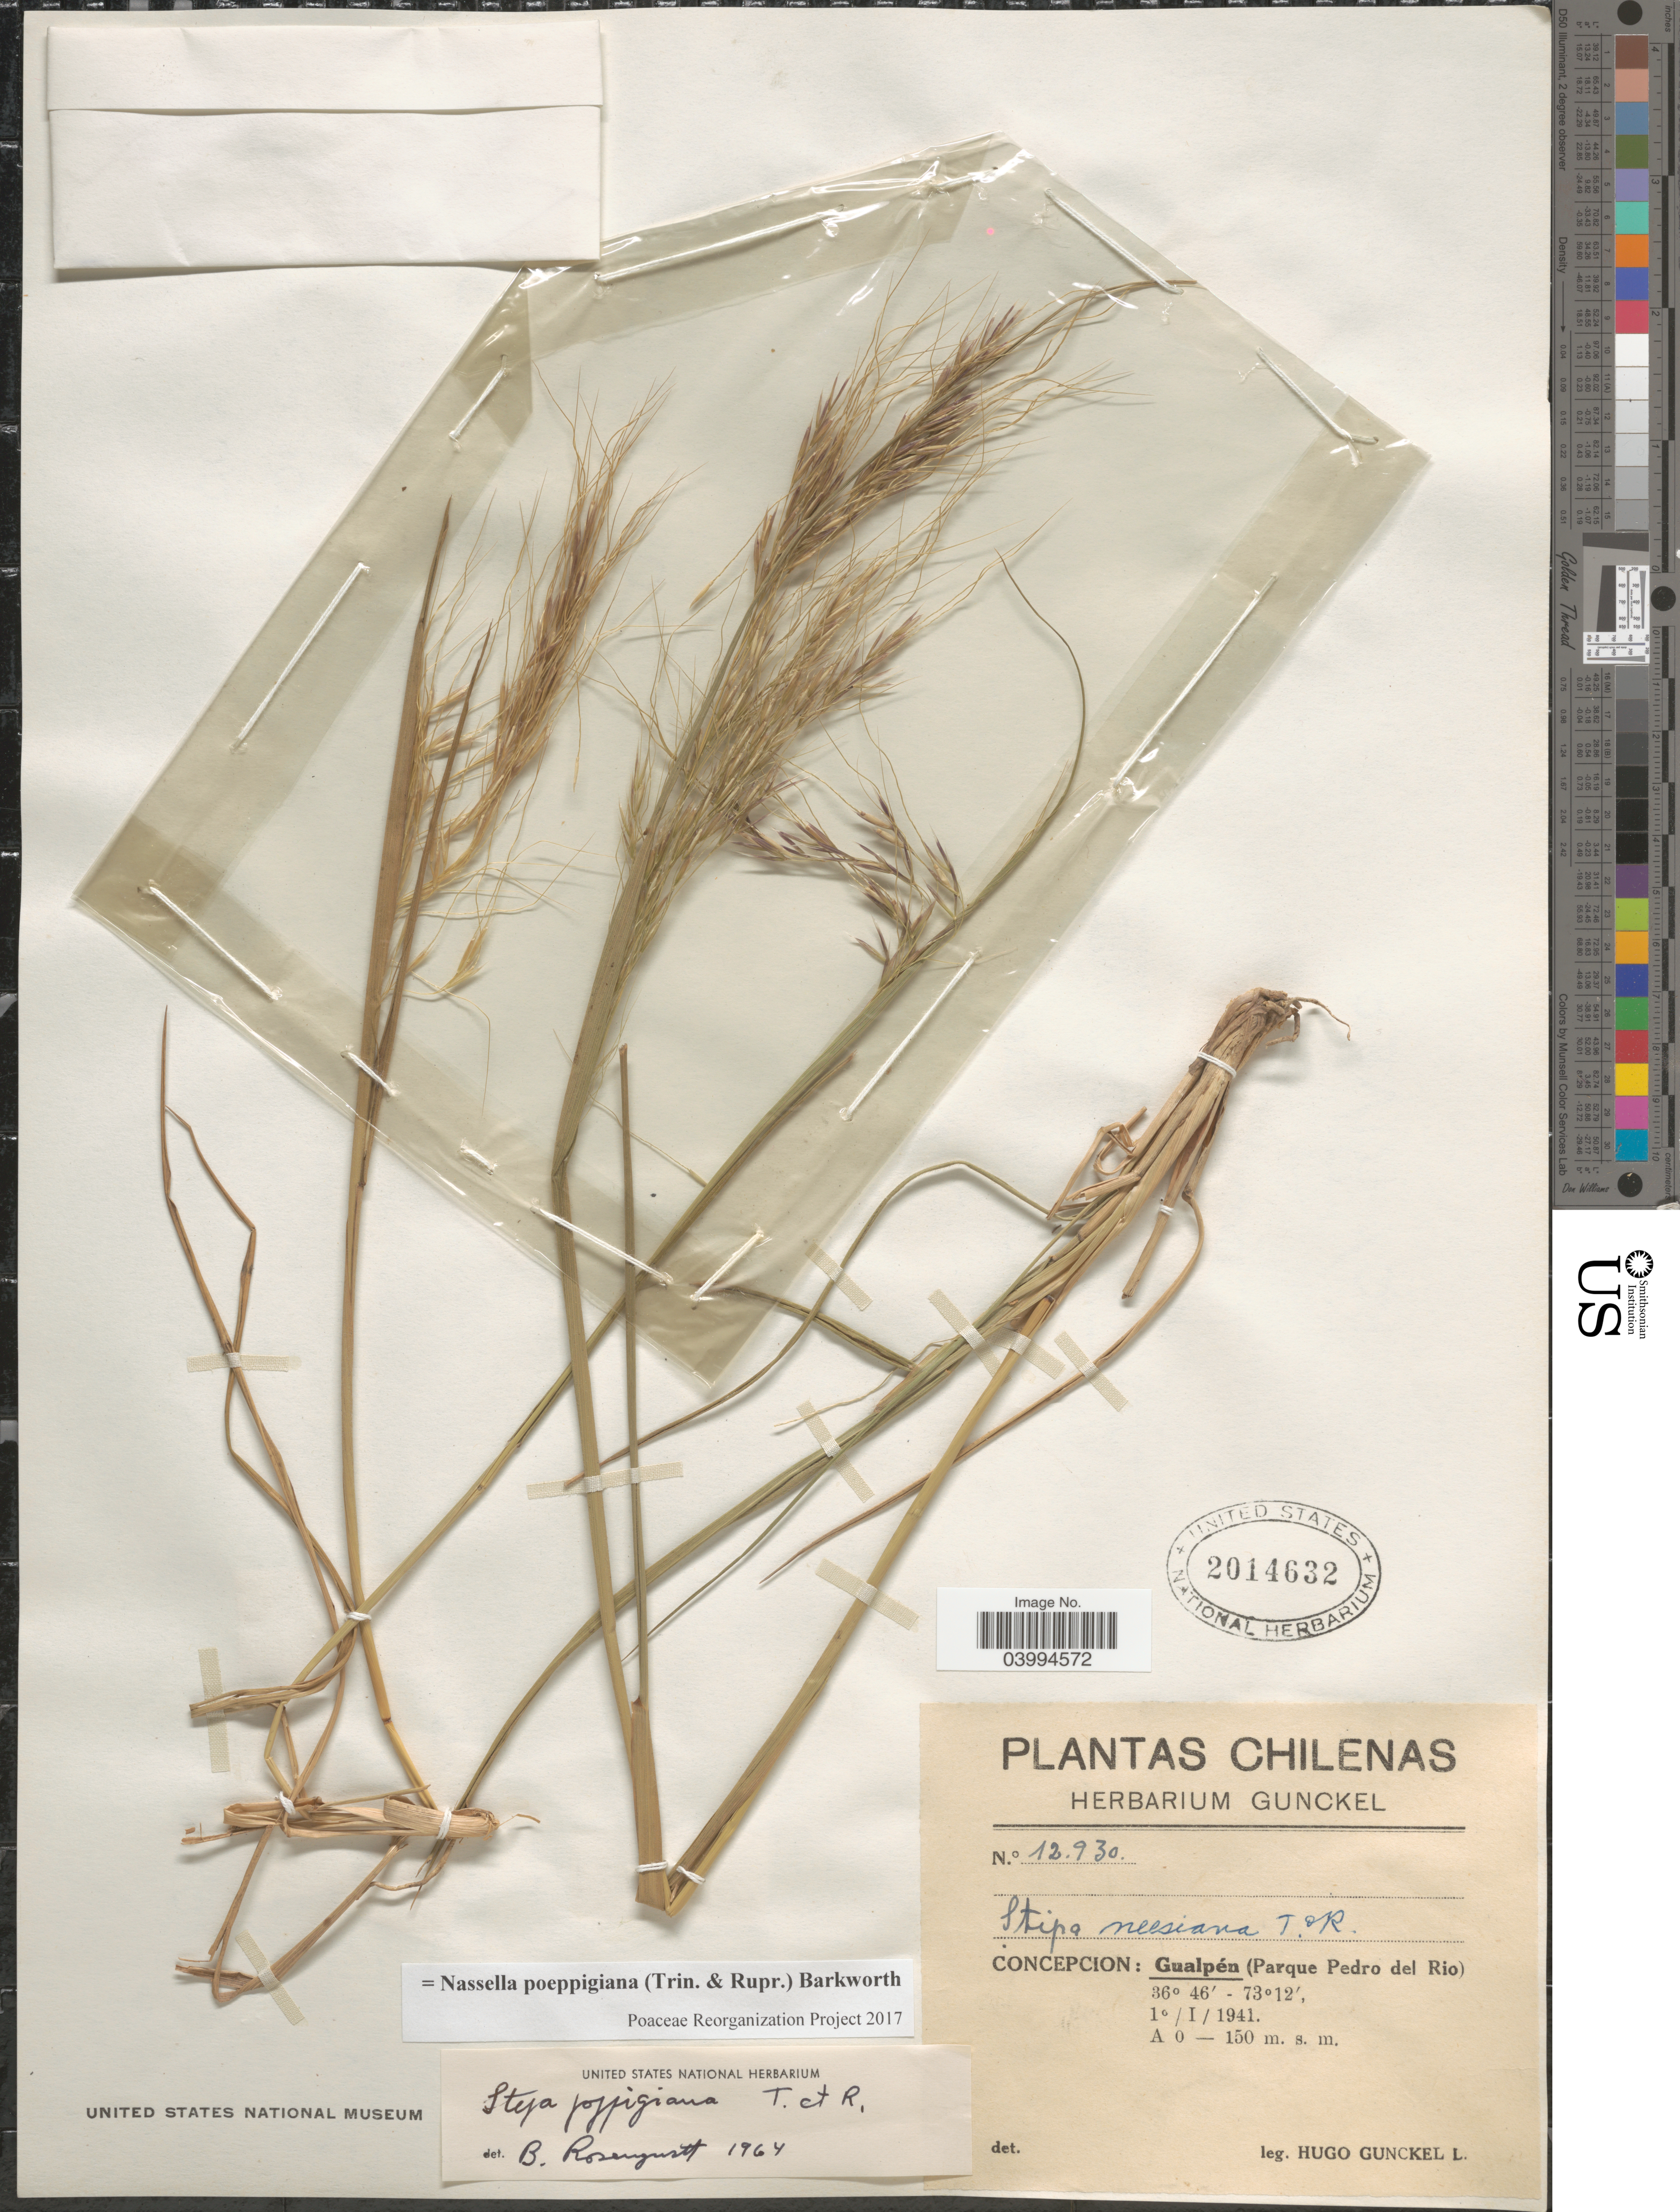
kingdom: Plantae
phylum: Tracheophyta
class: Liliopsida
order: Poales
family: Poaceae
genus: Nassella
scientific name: Nassella poeppigiana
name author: (Trin. & Rupr.) Barkworth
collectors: H. Gunckel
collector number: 12930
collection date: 1941-01-10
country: Chile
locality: Concepcion: Gualpén (Parque Pedro del Rio).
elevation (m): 0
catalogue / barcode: US 2014632